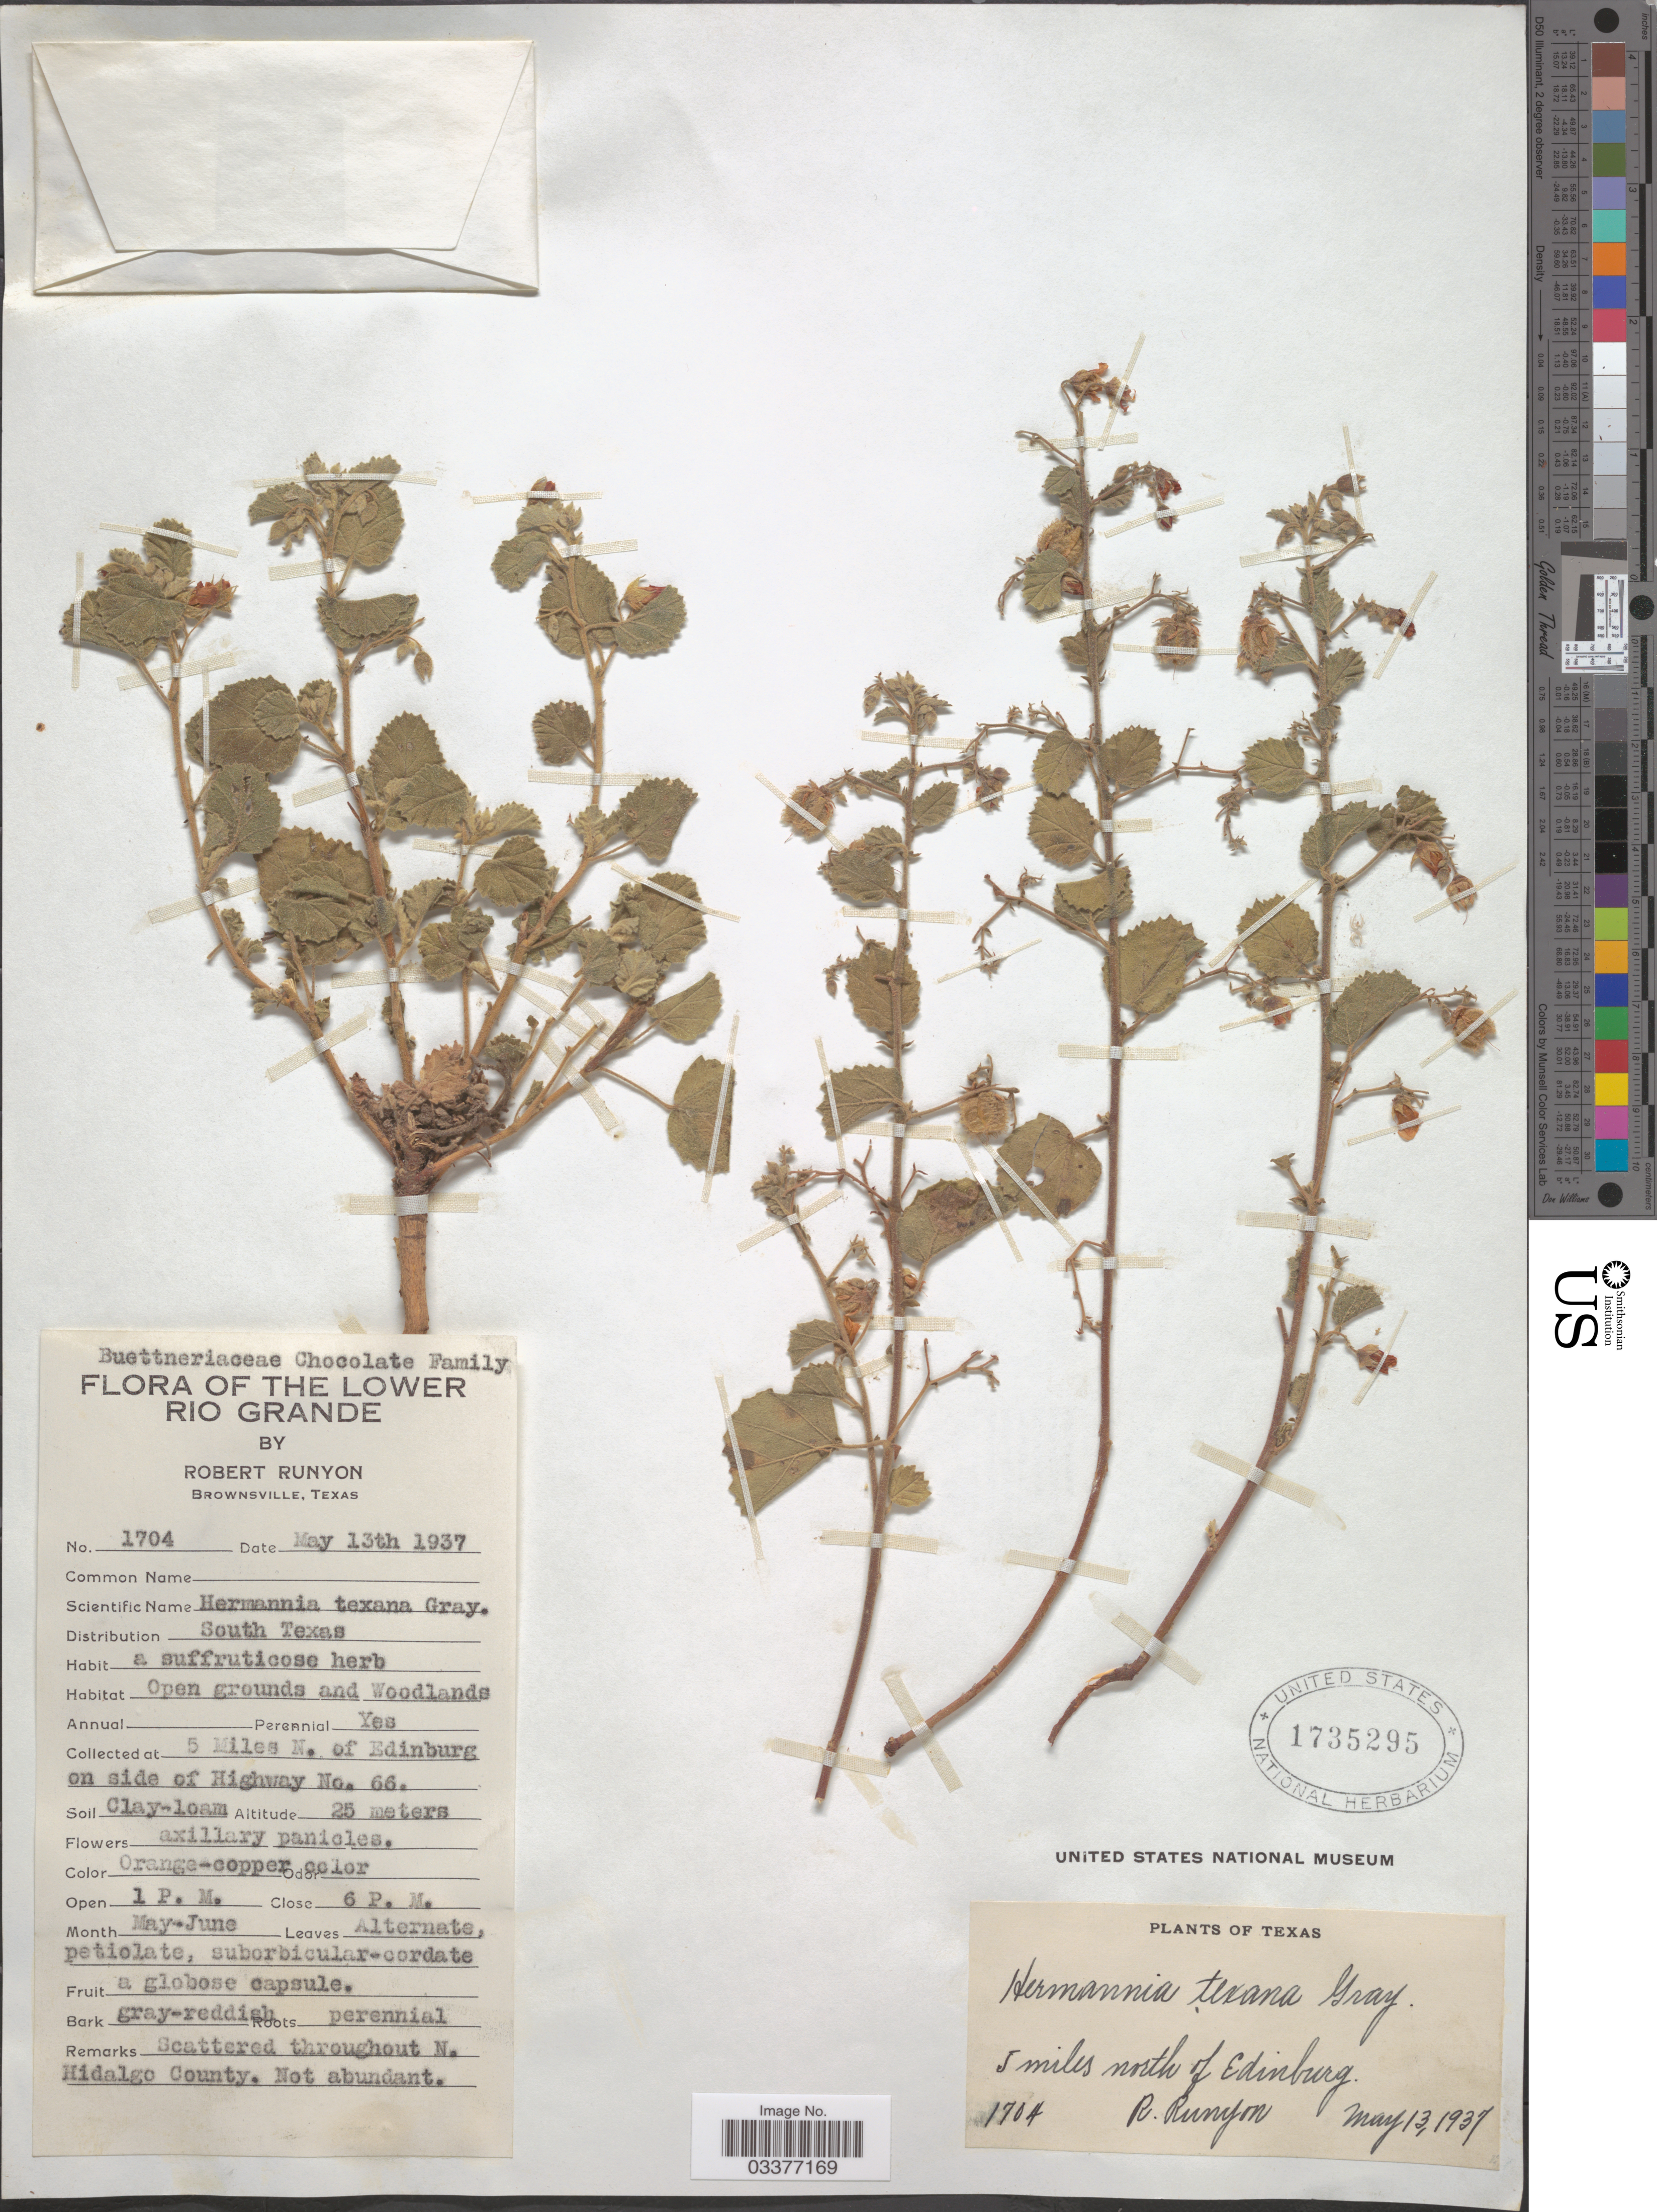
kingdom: Plantae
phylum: Tracheophyta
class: Magnoliopsida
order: Malvales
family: Malvaceae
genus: Hermannia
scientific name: Hermannia texana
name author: A. Gray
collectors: R. Runyon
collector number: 1704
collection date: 1937-05-13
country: United States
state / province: Texas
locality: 5 Miles N. of Edinburg on side of Highway No.66.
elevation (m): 25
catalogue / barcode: US 1735295